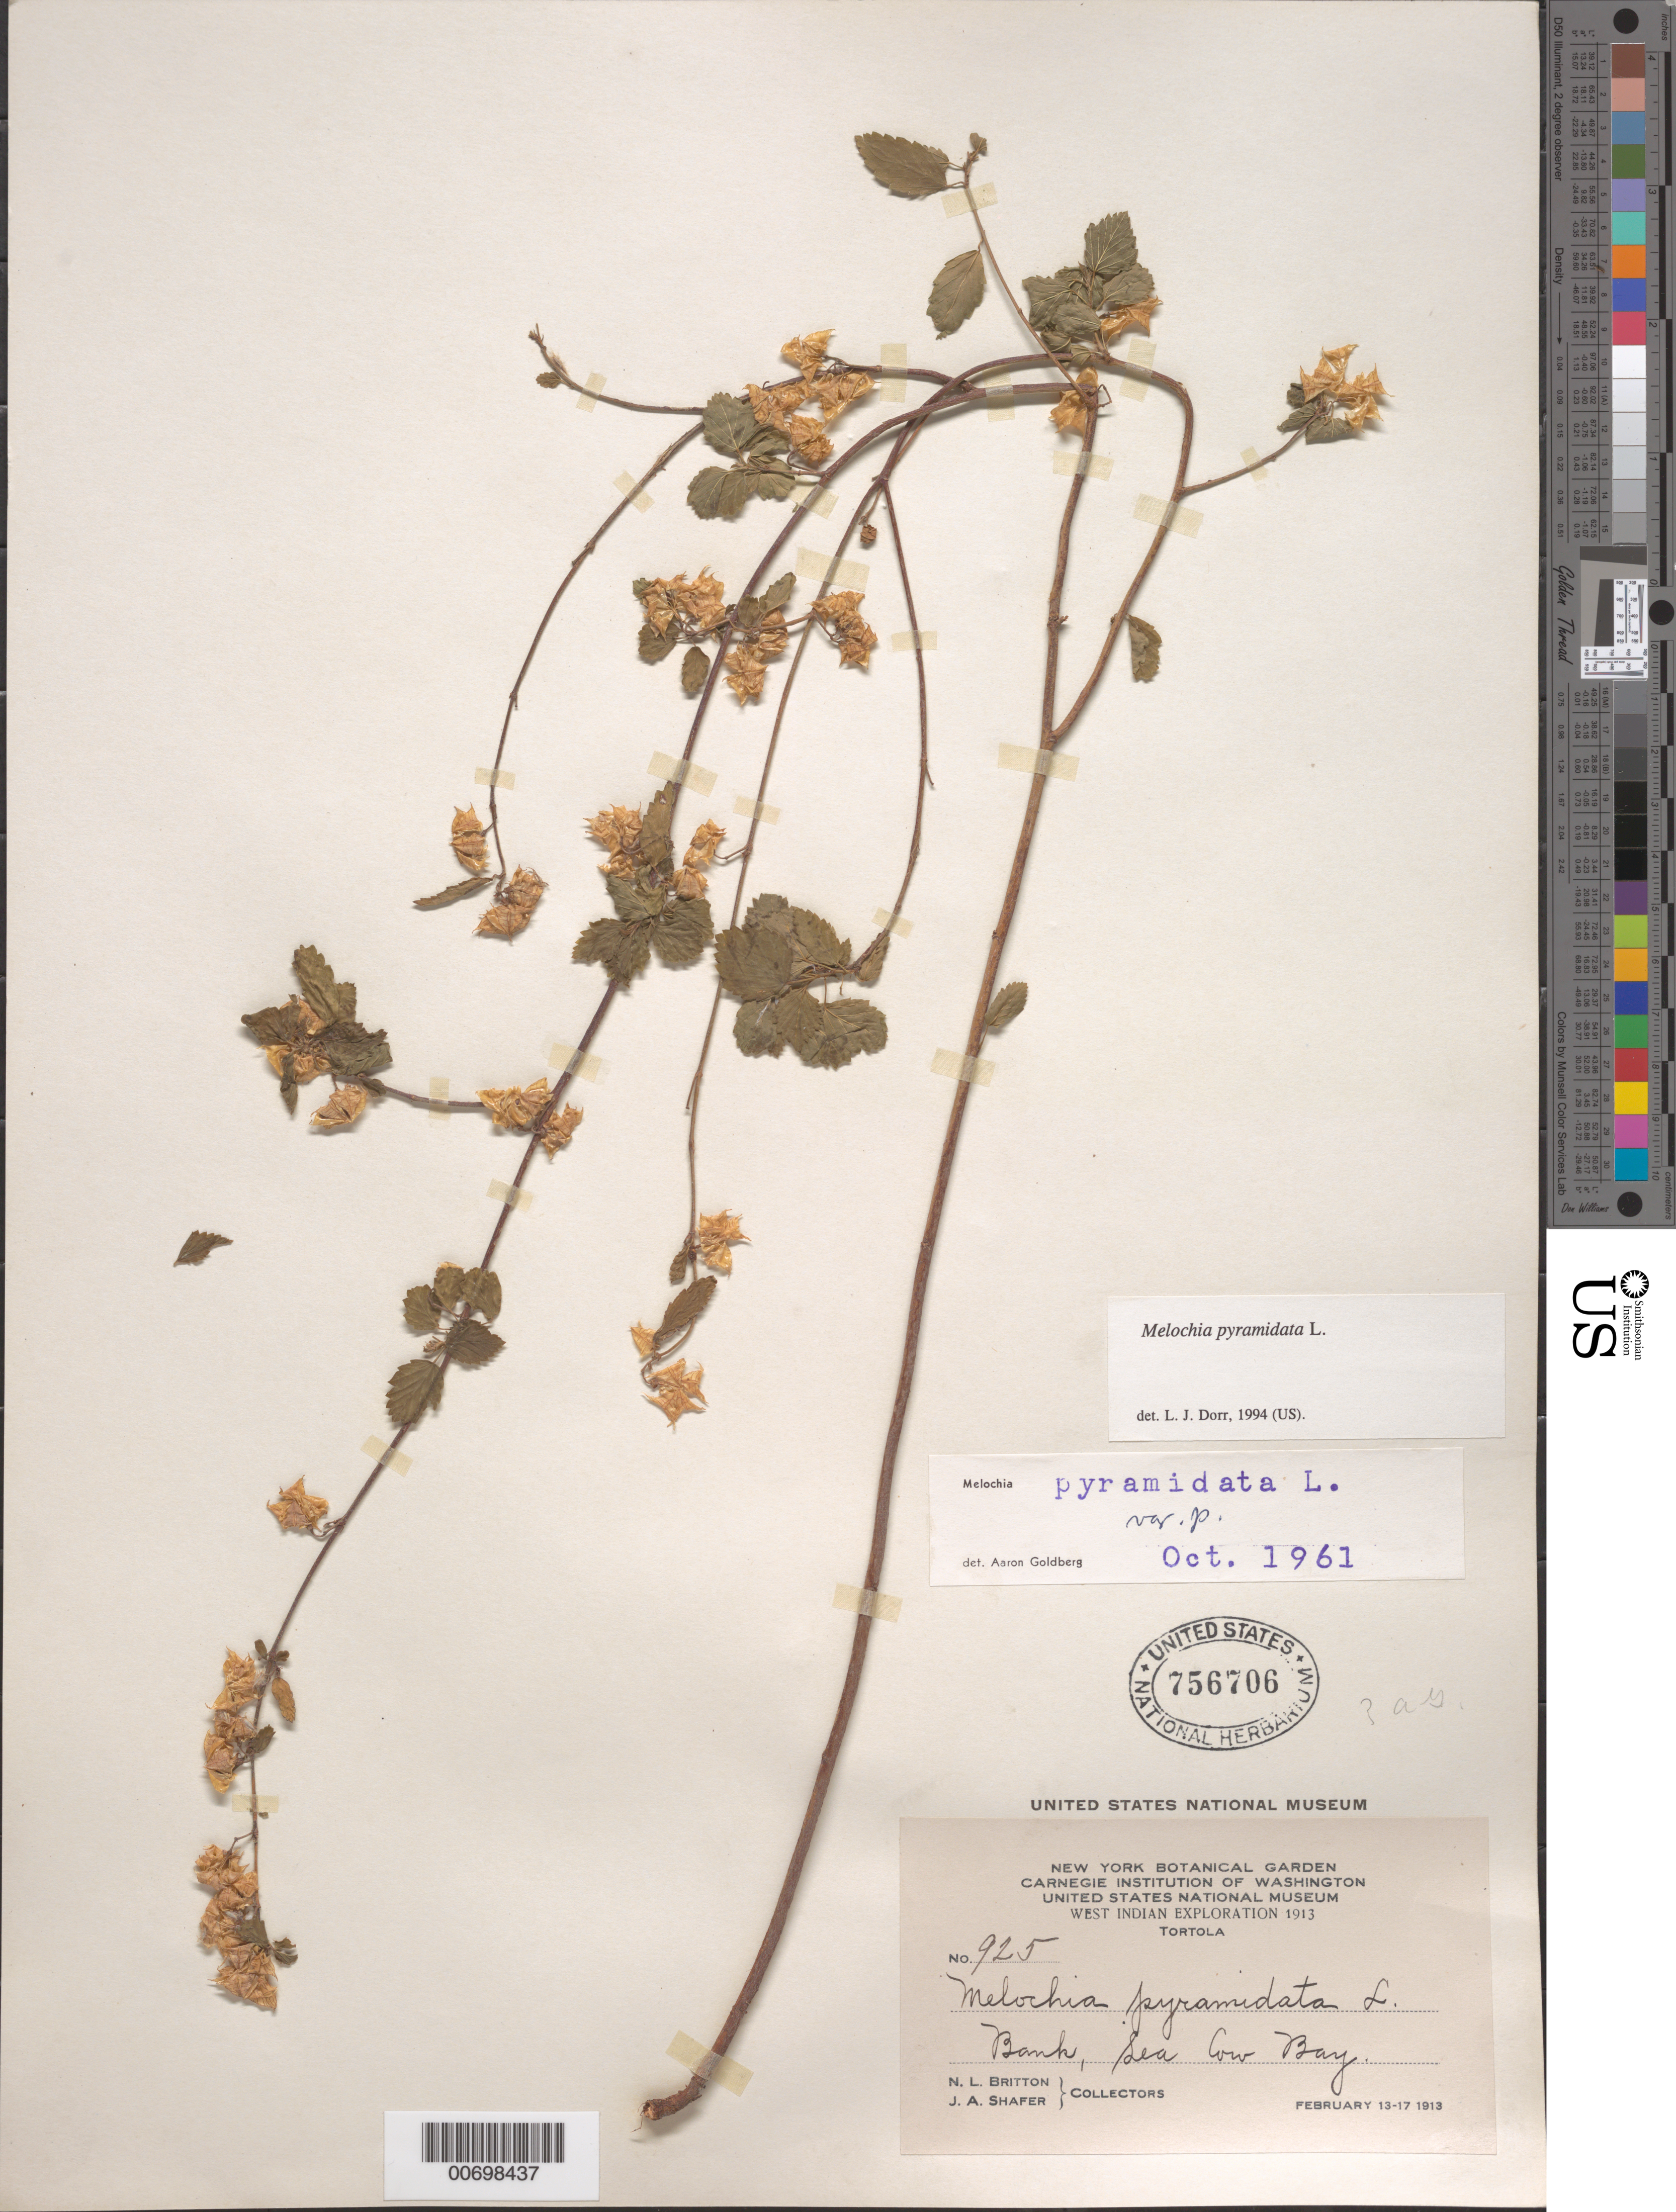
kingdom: Plantae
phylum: Tracheophyta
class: Magnoliopsida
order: Malvales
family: Malvaceae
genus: Melochia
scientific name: Melochia pyramidata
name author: L.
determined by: Dorr, L. J., (BOT), Smithsonian Institution - National Museum of Natural History (UNITED STATES)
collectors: N. Britton & J. A. Shafer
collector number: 925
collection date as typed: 13 Feb 1913 to 17 Feb 1913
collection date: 1913-02-13/1913-02-17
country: British Virgin Islands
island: Tortola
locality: Sea Cow Bay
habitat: Bank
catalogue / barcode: US 756706